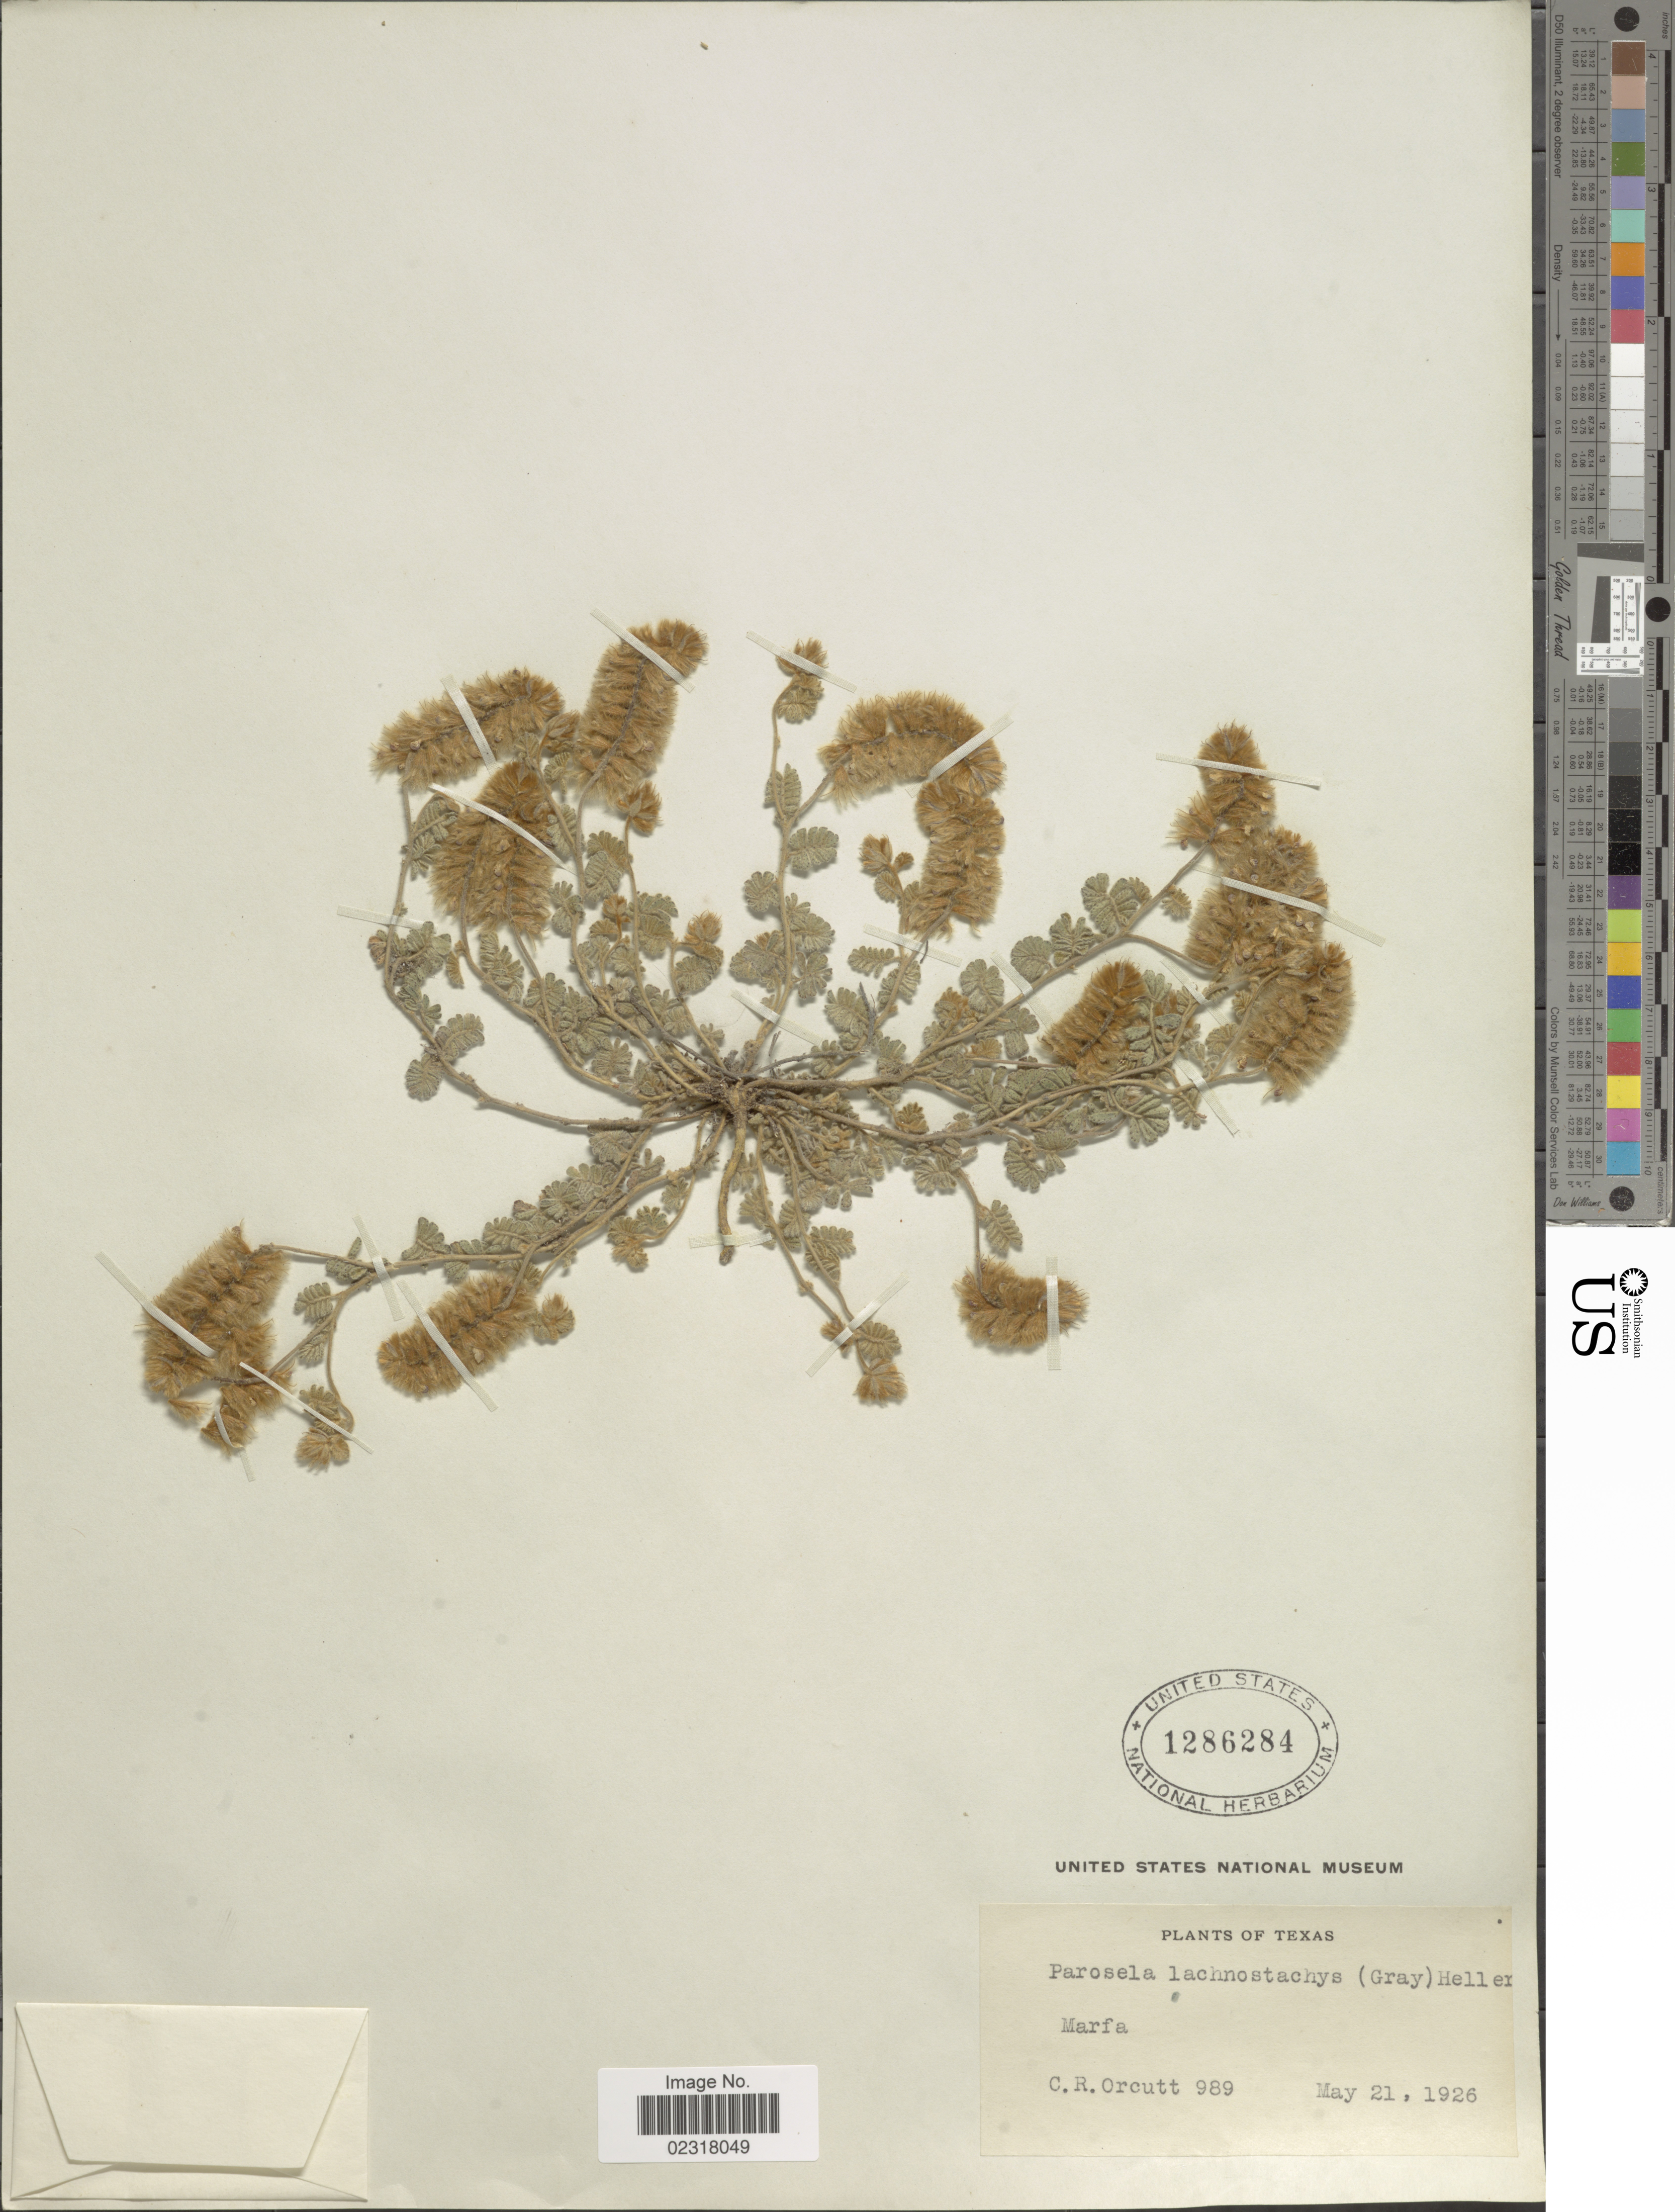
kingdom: Plantae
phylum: Tracheophyta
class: Magnoliopsida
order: Fabales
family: Fabaceae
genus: Dalea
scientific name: Dalea neomexicana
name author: (A. Gray) Cory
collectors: C. R. Orcutt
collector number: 989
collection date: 1926-05-21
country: United States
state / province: Texas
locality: Marfa.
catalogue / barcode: US 1286284